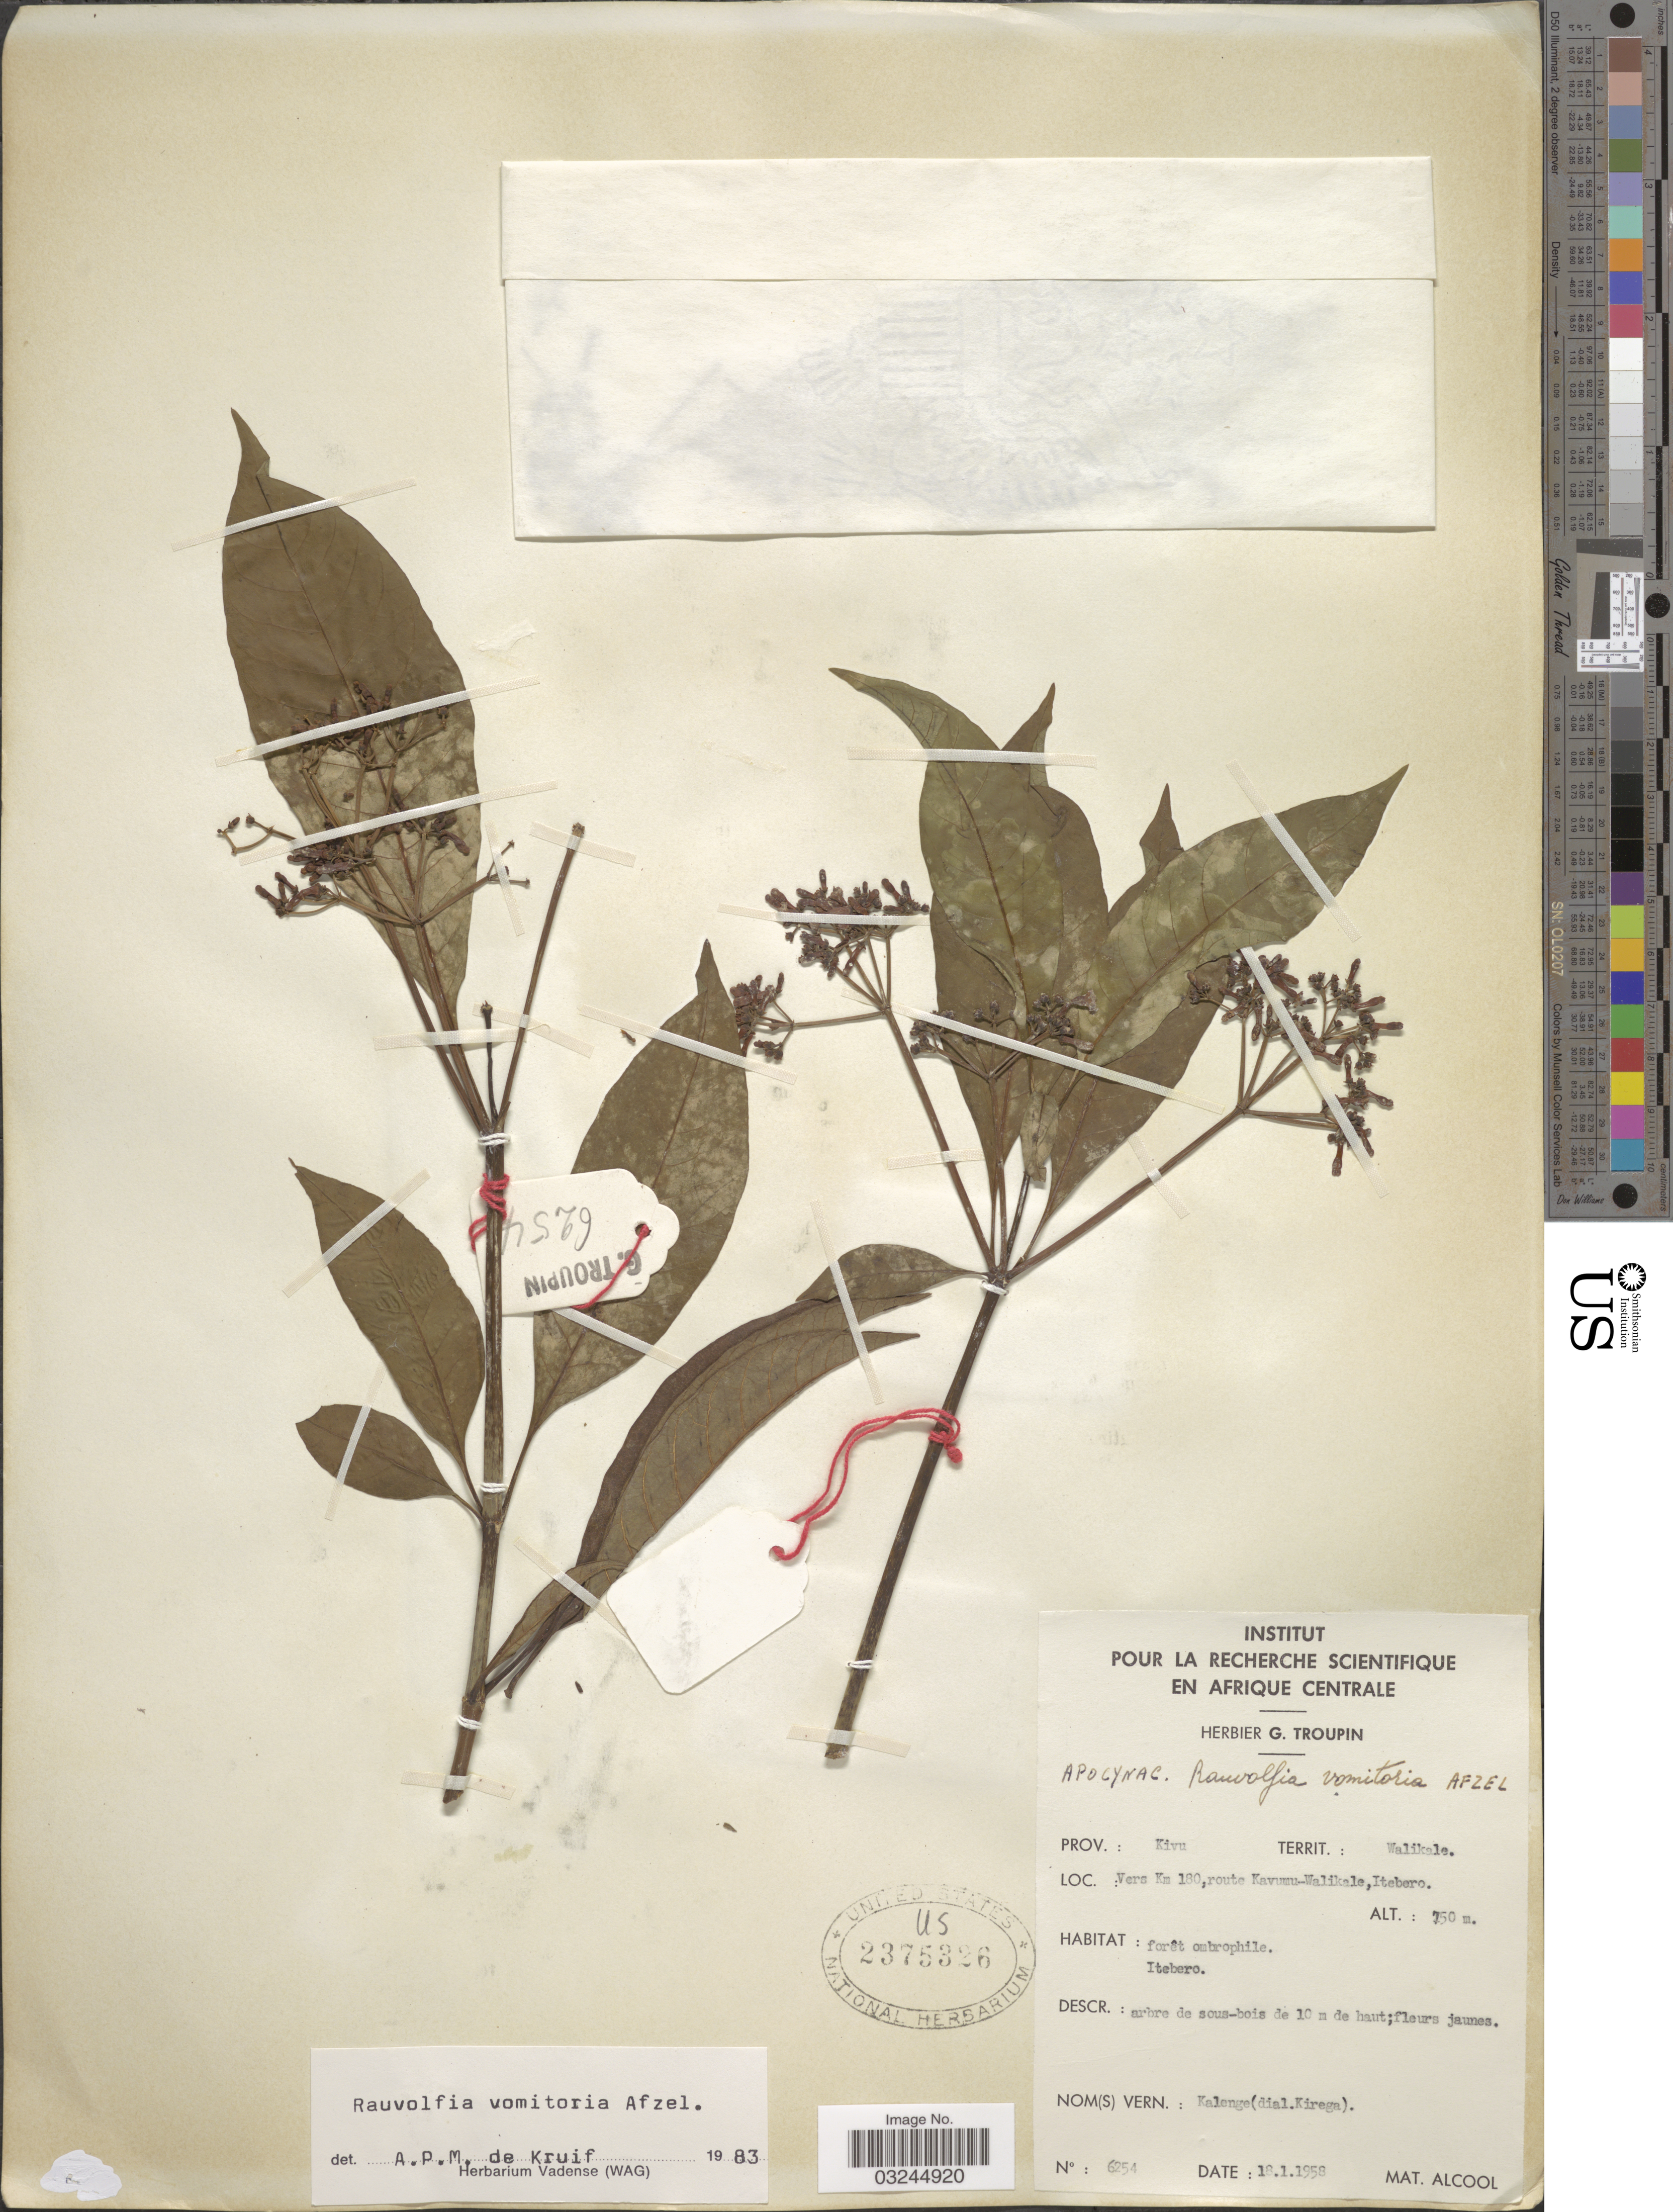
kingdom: Plantae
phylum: Tracheophyta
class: Magnoliopsida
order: Gentianales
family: Apocynaceae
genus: Rauvolfia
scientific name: Rauvolfia vomitoria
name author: Afzel.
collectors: ex herb. G. Troupin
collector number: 6254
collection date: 1958-01-18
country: Congo, Democratic Republic of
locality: Prov.: Kivu. Territ.: Walikale. Vers Km 180, route Kavumu-Walikale, Itebero.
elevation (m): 750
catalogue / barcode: US 2375326